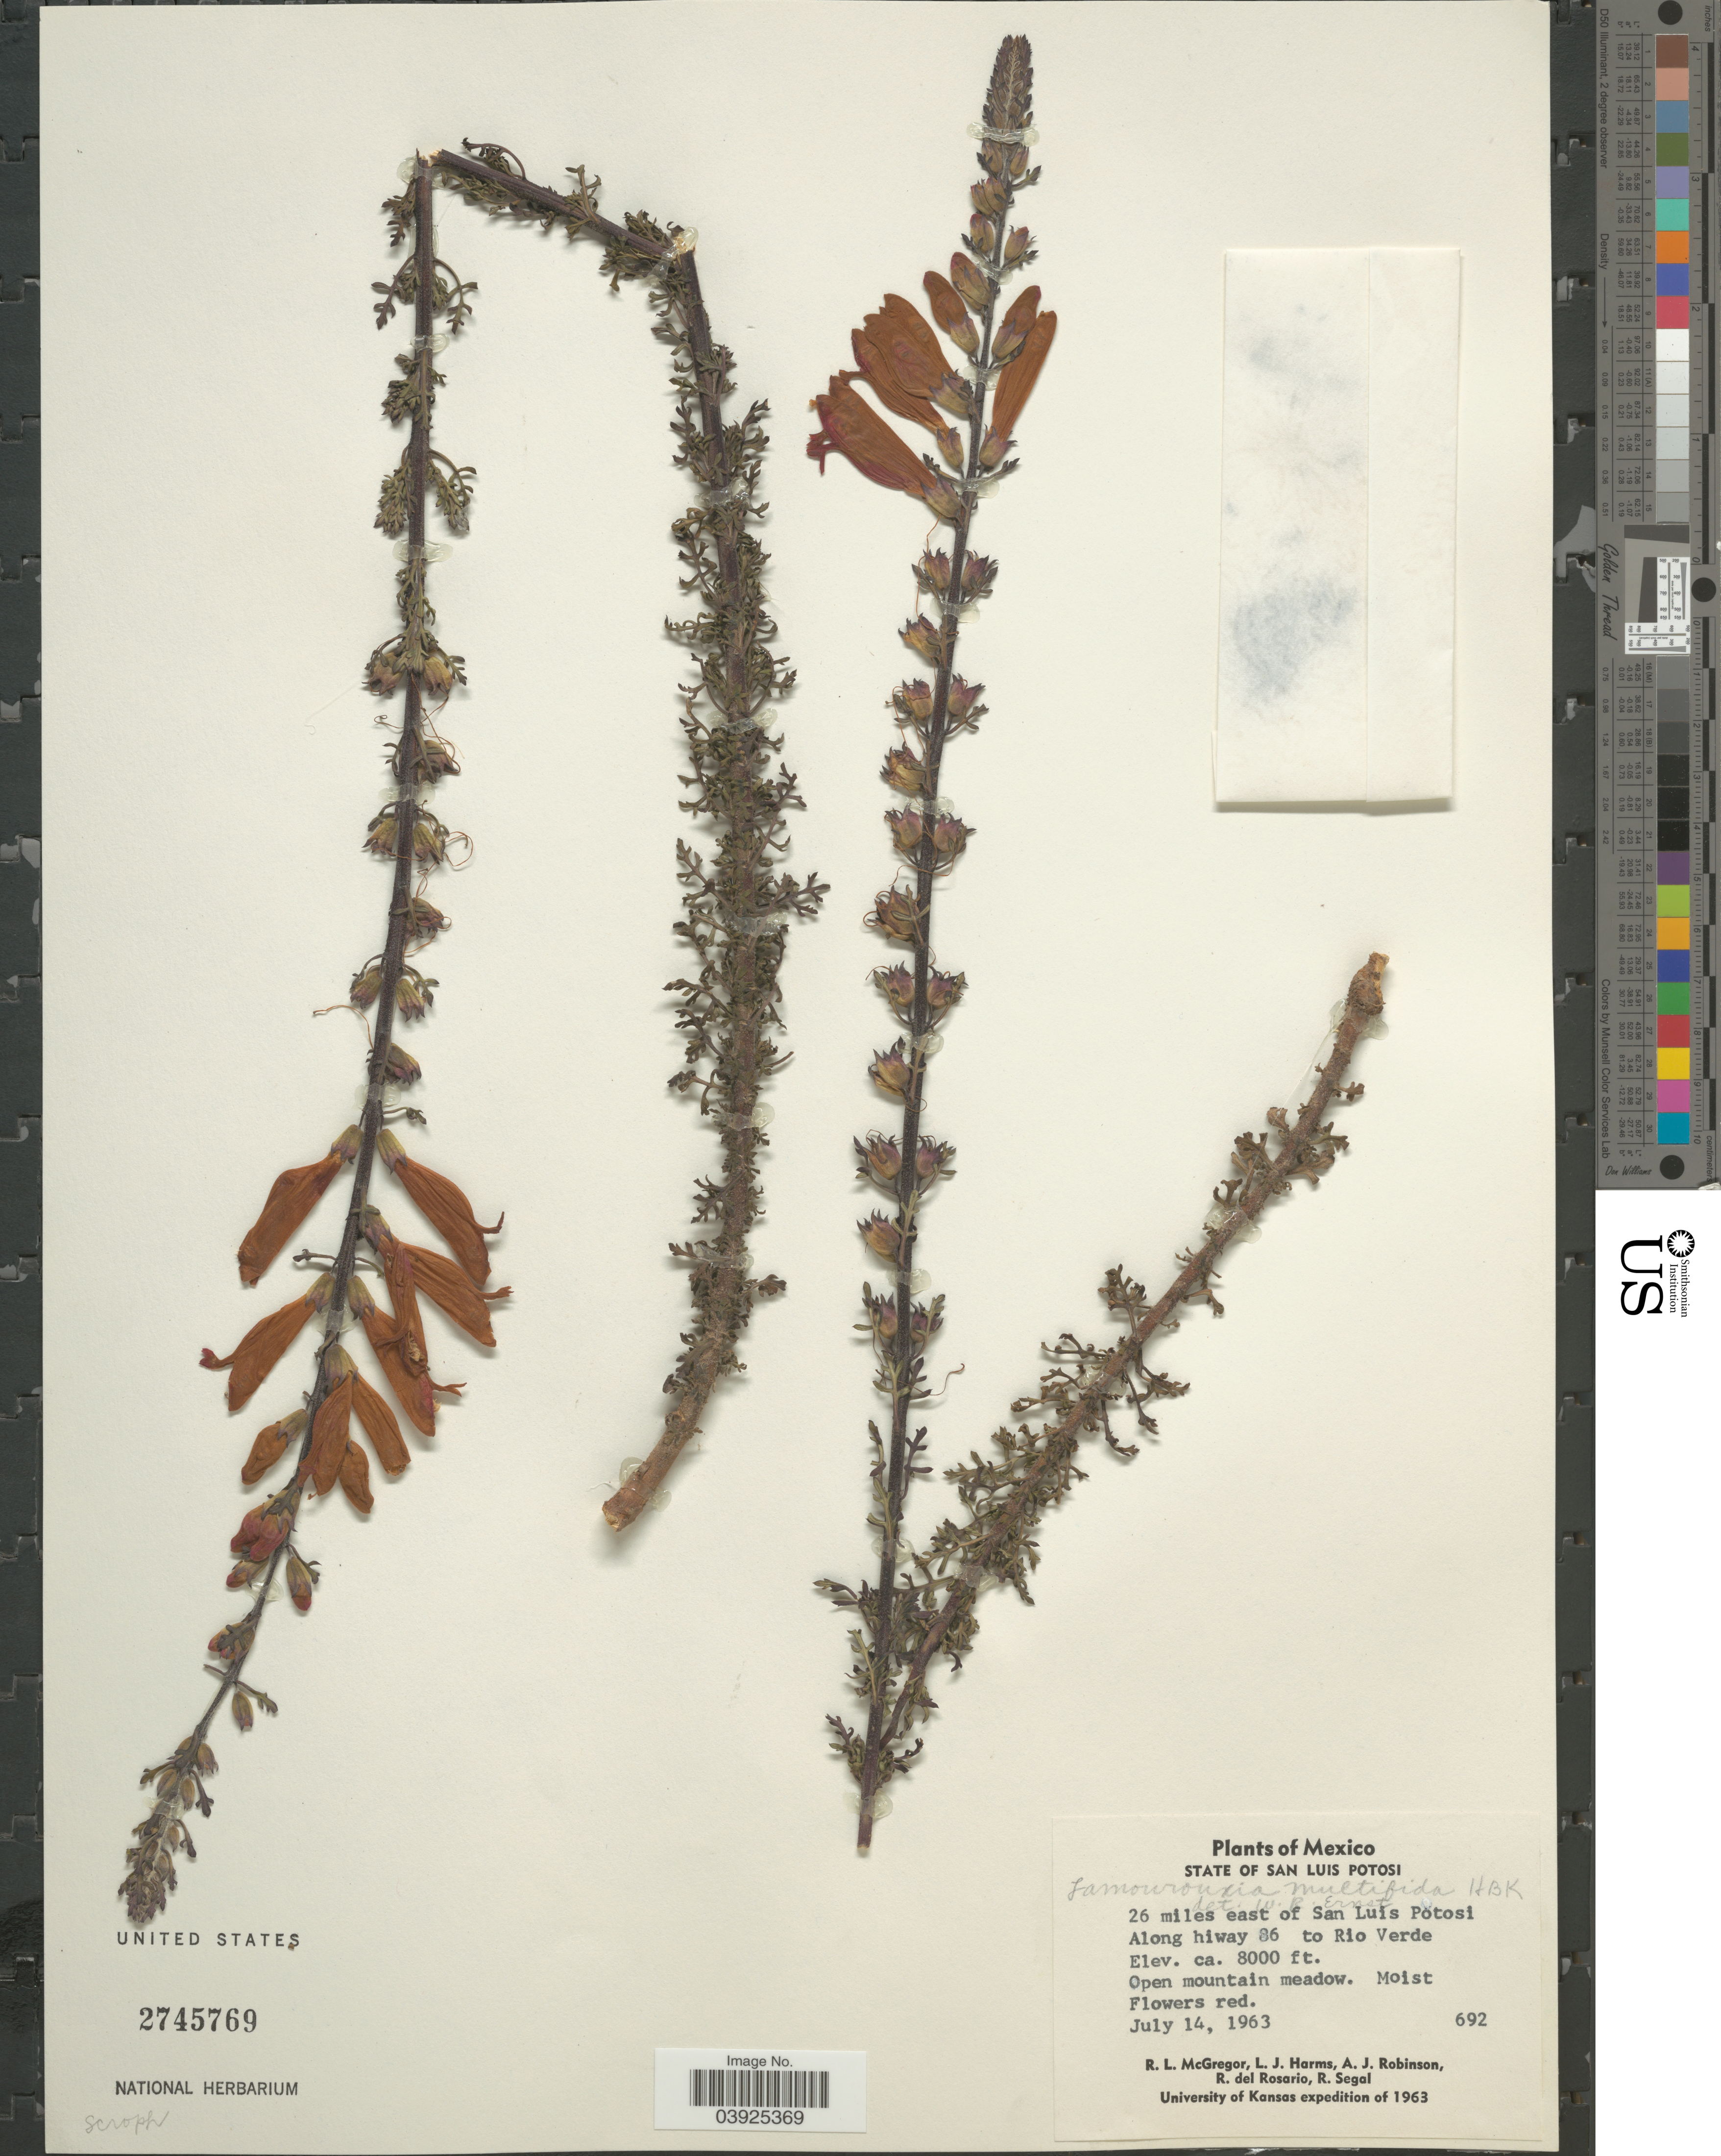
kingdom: Plantae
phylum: Tracheophyta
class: Magnoliopsida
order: Lamiales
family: Orobanchaceae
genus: Lamourouxia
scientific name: Lamourouxia multifida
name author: Kunth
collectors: R. McGregor, L. Harms, A. J. Robinson, R. del Rosario & R. Segal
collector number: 692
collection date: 1963-07-14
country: Mexico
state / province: San Luis Potosí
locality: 26 miles east of San Luis Potosi. Along hiway 86 to Rio Verde.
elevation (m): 2438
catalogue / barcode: US 2745769